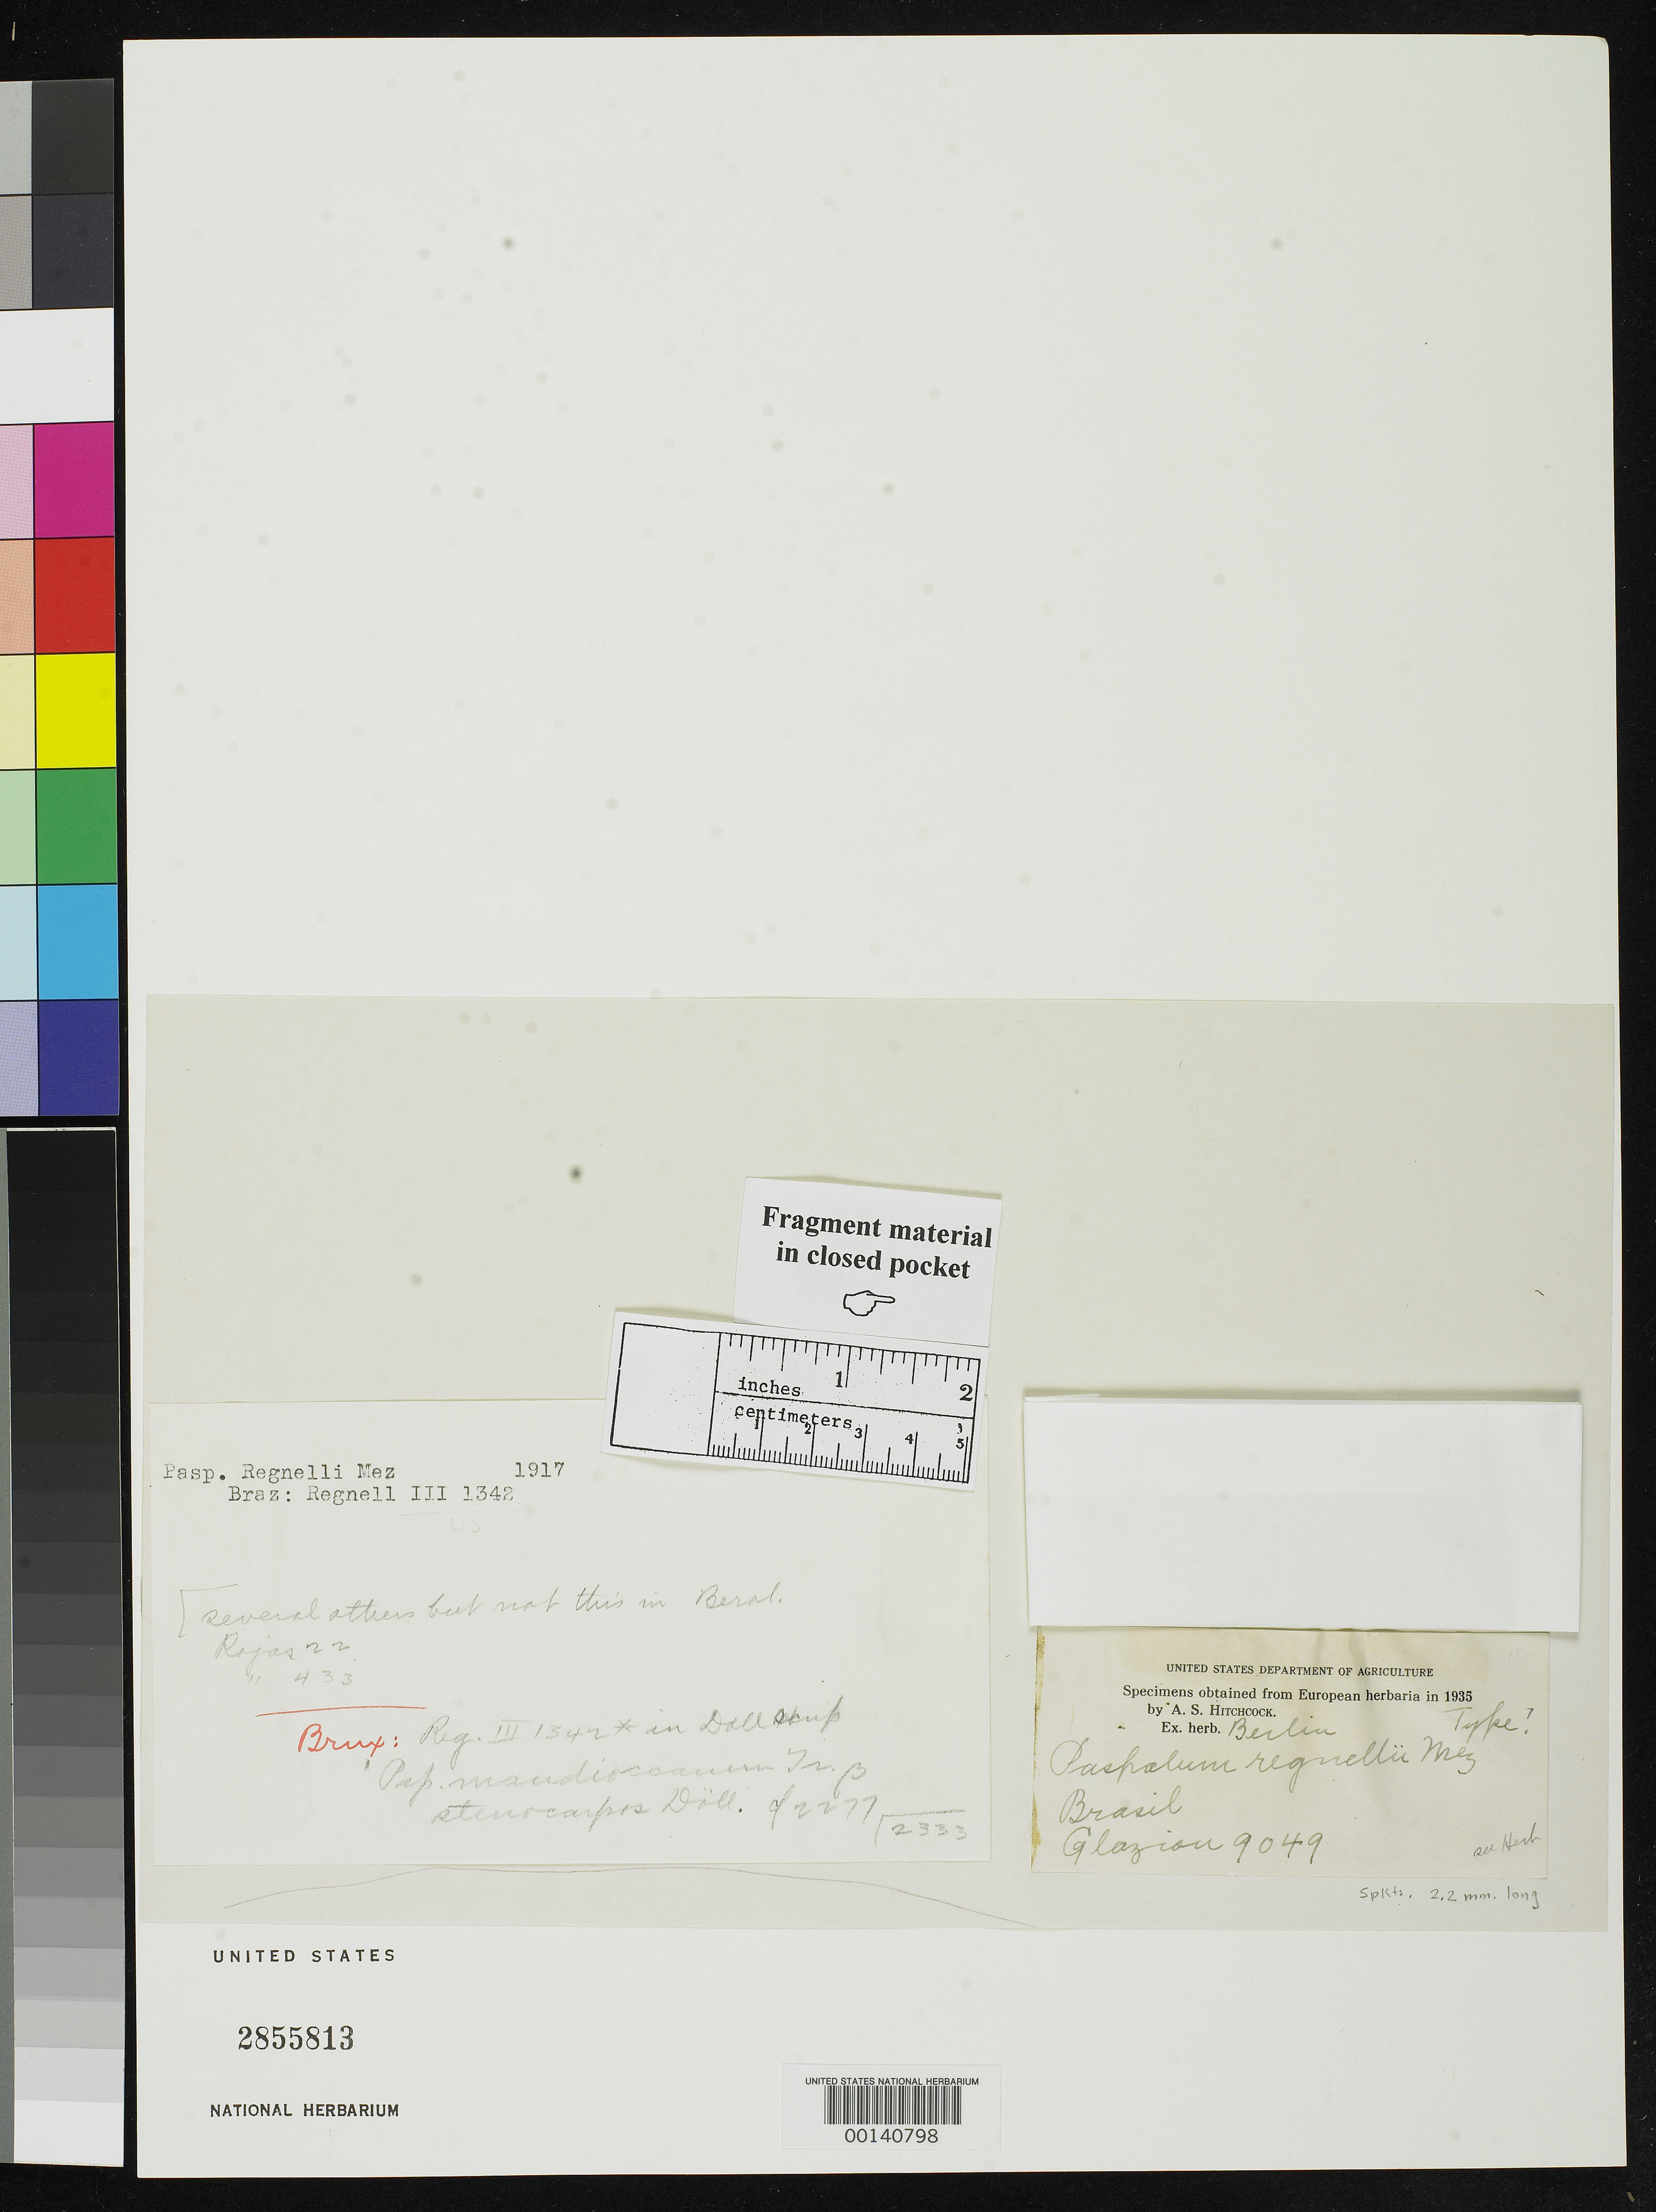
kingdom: Plantae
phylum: Tracheophyta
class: Liliopsida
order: Poales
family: Poaceae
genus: Paspalum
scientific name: Paspalum regnellii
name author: Mez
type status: Syntype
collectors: A. F. M. Glaziou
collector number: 9049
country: Brazil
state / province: Minas Gerais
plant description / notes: Fragmentary material of type species ex herb. Berlin. Notes regarding Regnell III 1342 (vs. 1342*, type of Paspalum mandiocanum var. stenocarpon) attached. This sheet was split (prior to 2014) from USNH 2855814, which has additional notes attached.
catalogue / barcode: US 2855813